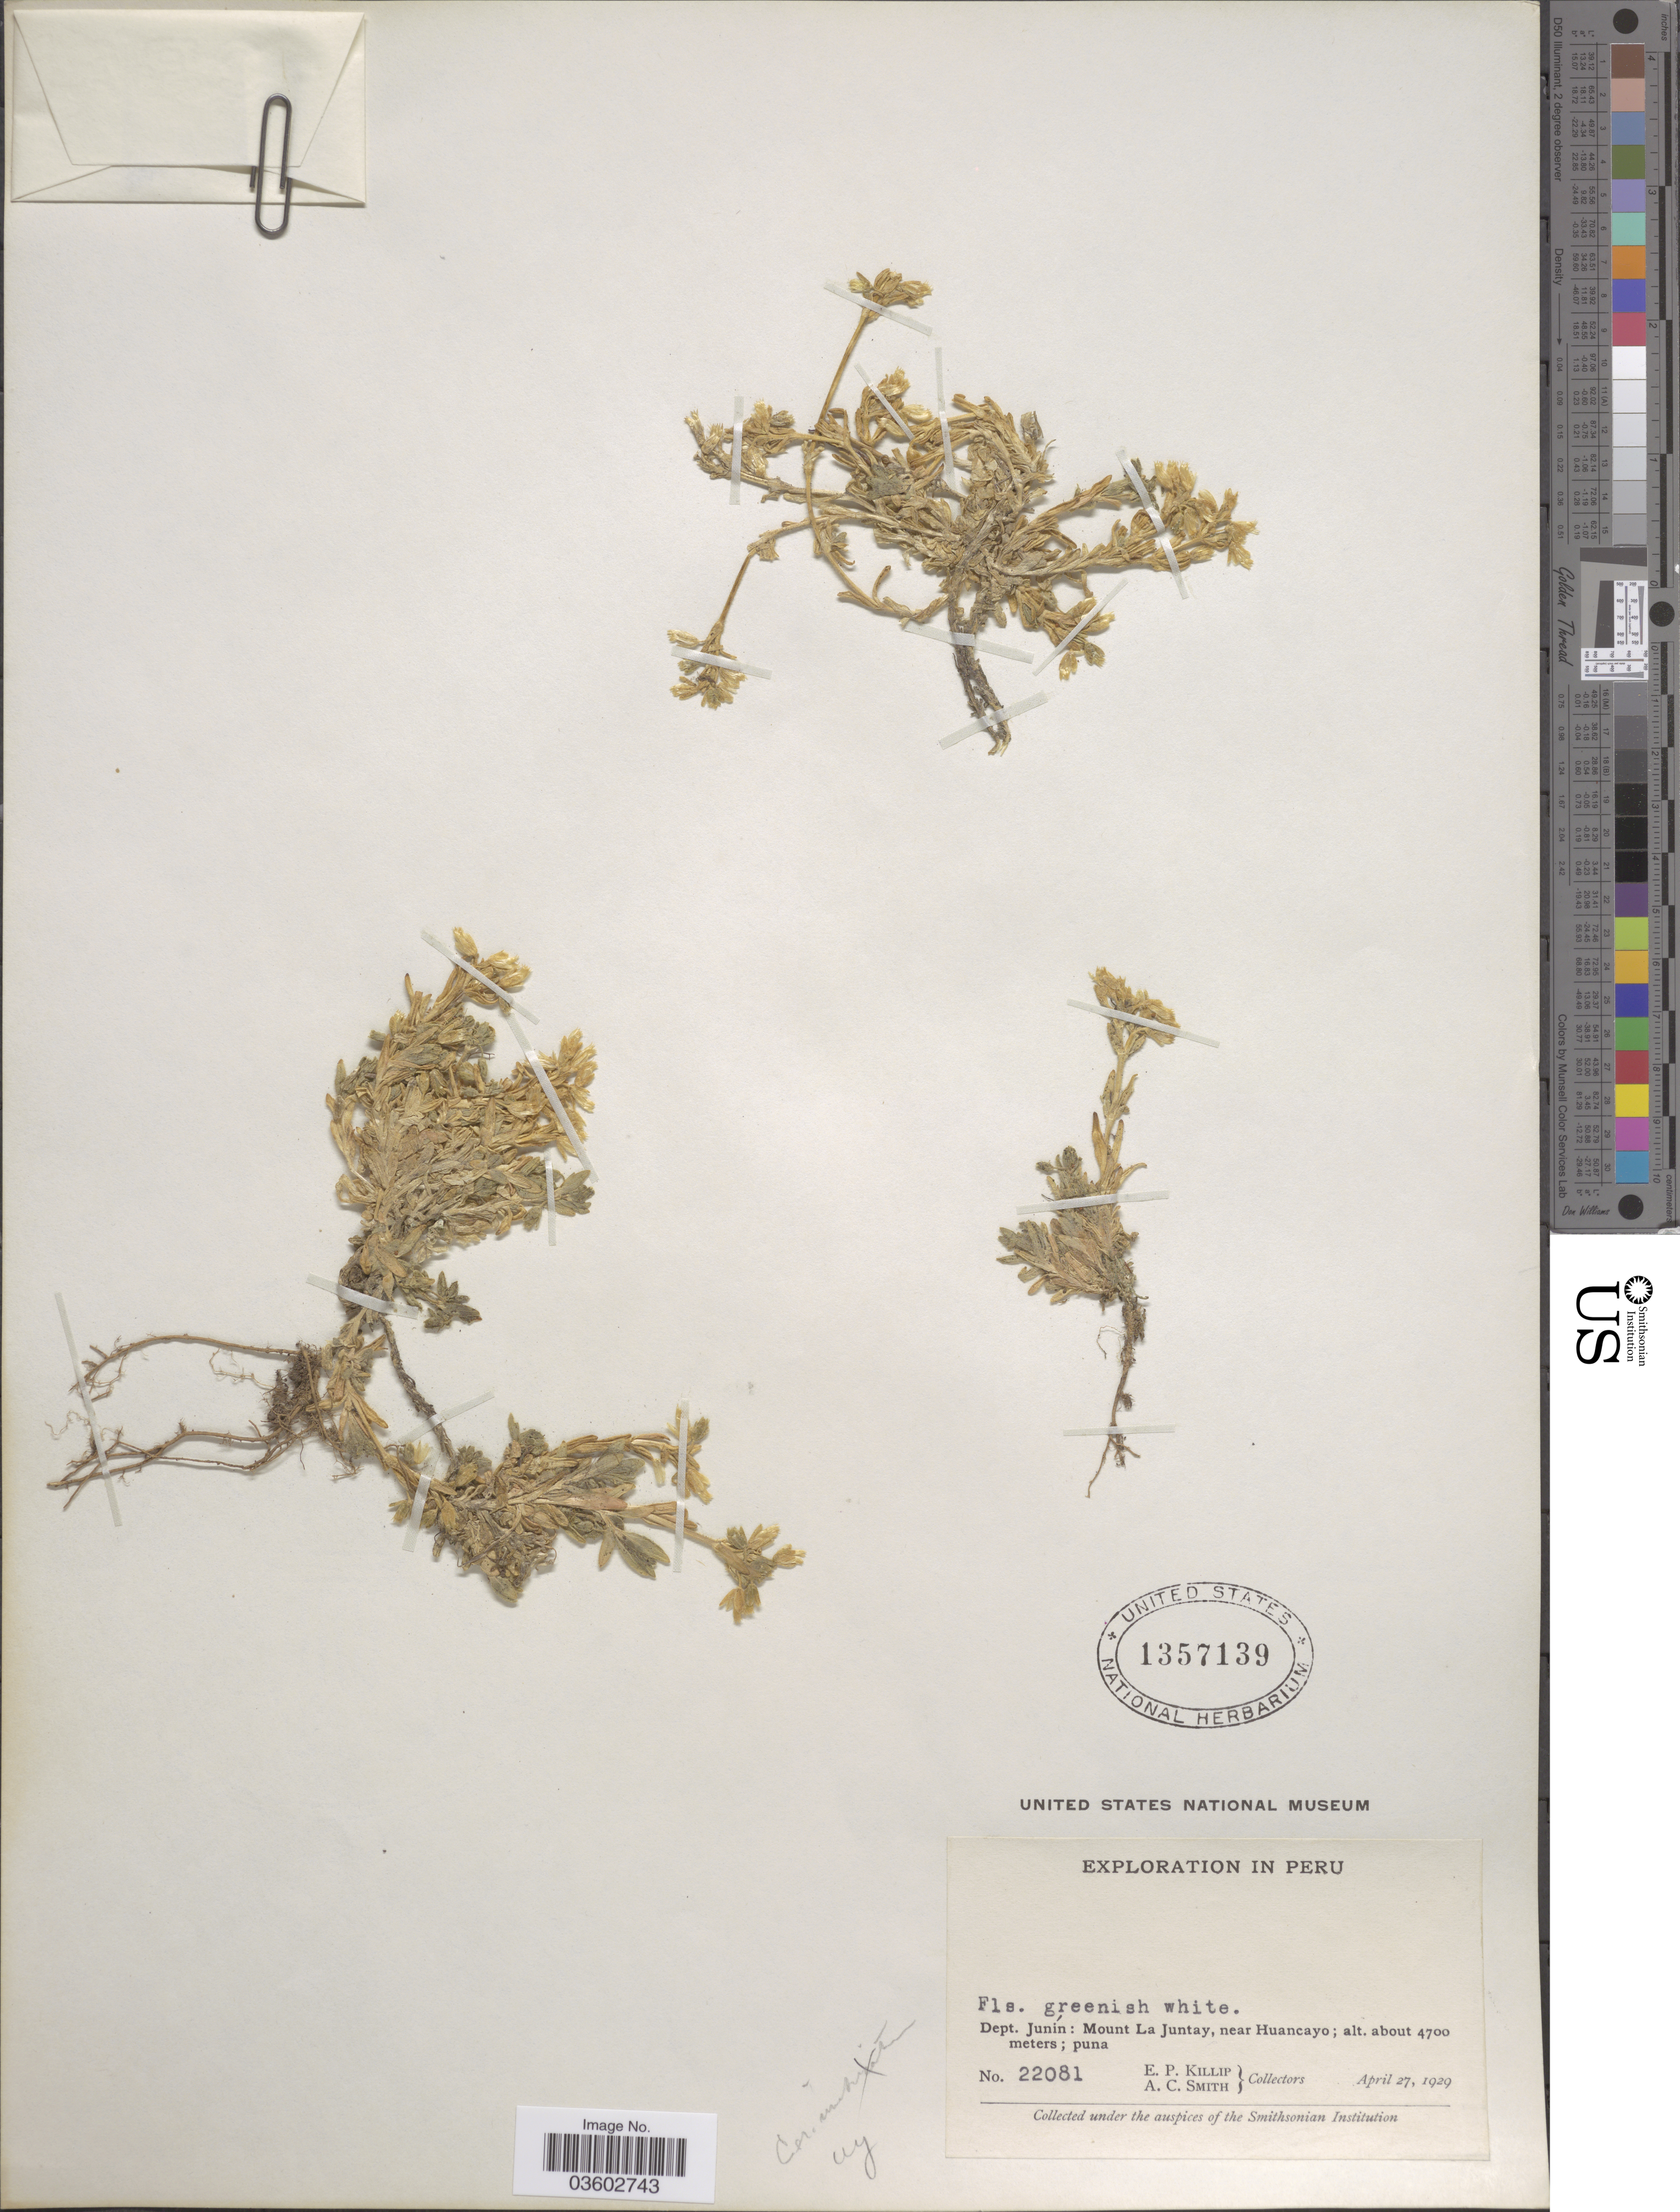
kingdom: Plantae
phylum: Tracheophyta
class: Magnoliopsida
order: Caryophyllales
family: Caryophyllaceae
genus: Cerastium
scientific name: Cerastium sp.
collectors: E. P. Killip & A. C. Smith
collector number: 22081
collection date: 1929-04-27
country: Peru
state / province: Junín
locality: Dept. Junín: Mount La Juntay, near Huancayo.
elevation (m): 4700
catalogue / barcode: US 1357139